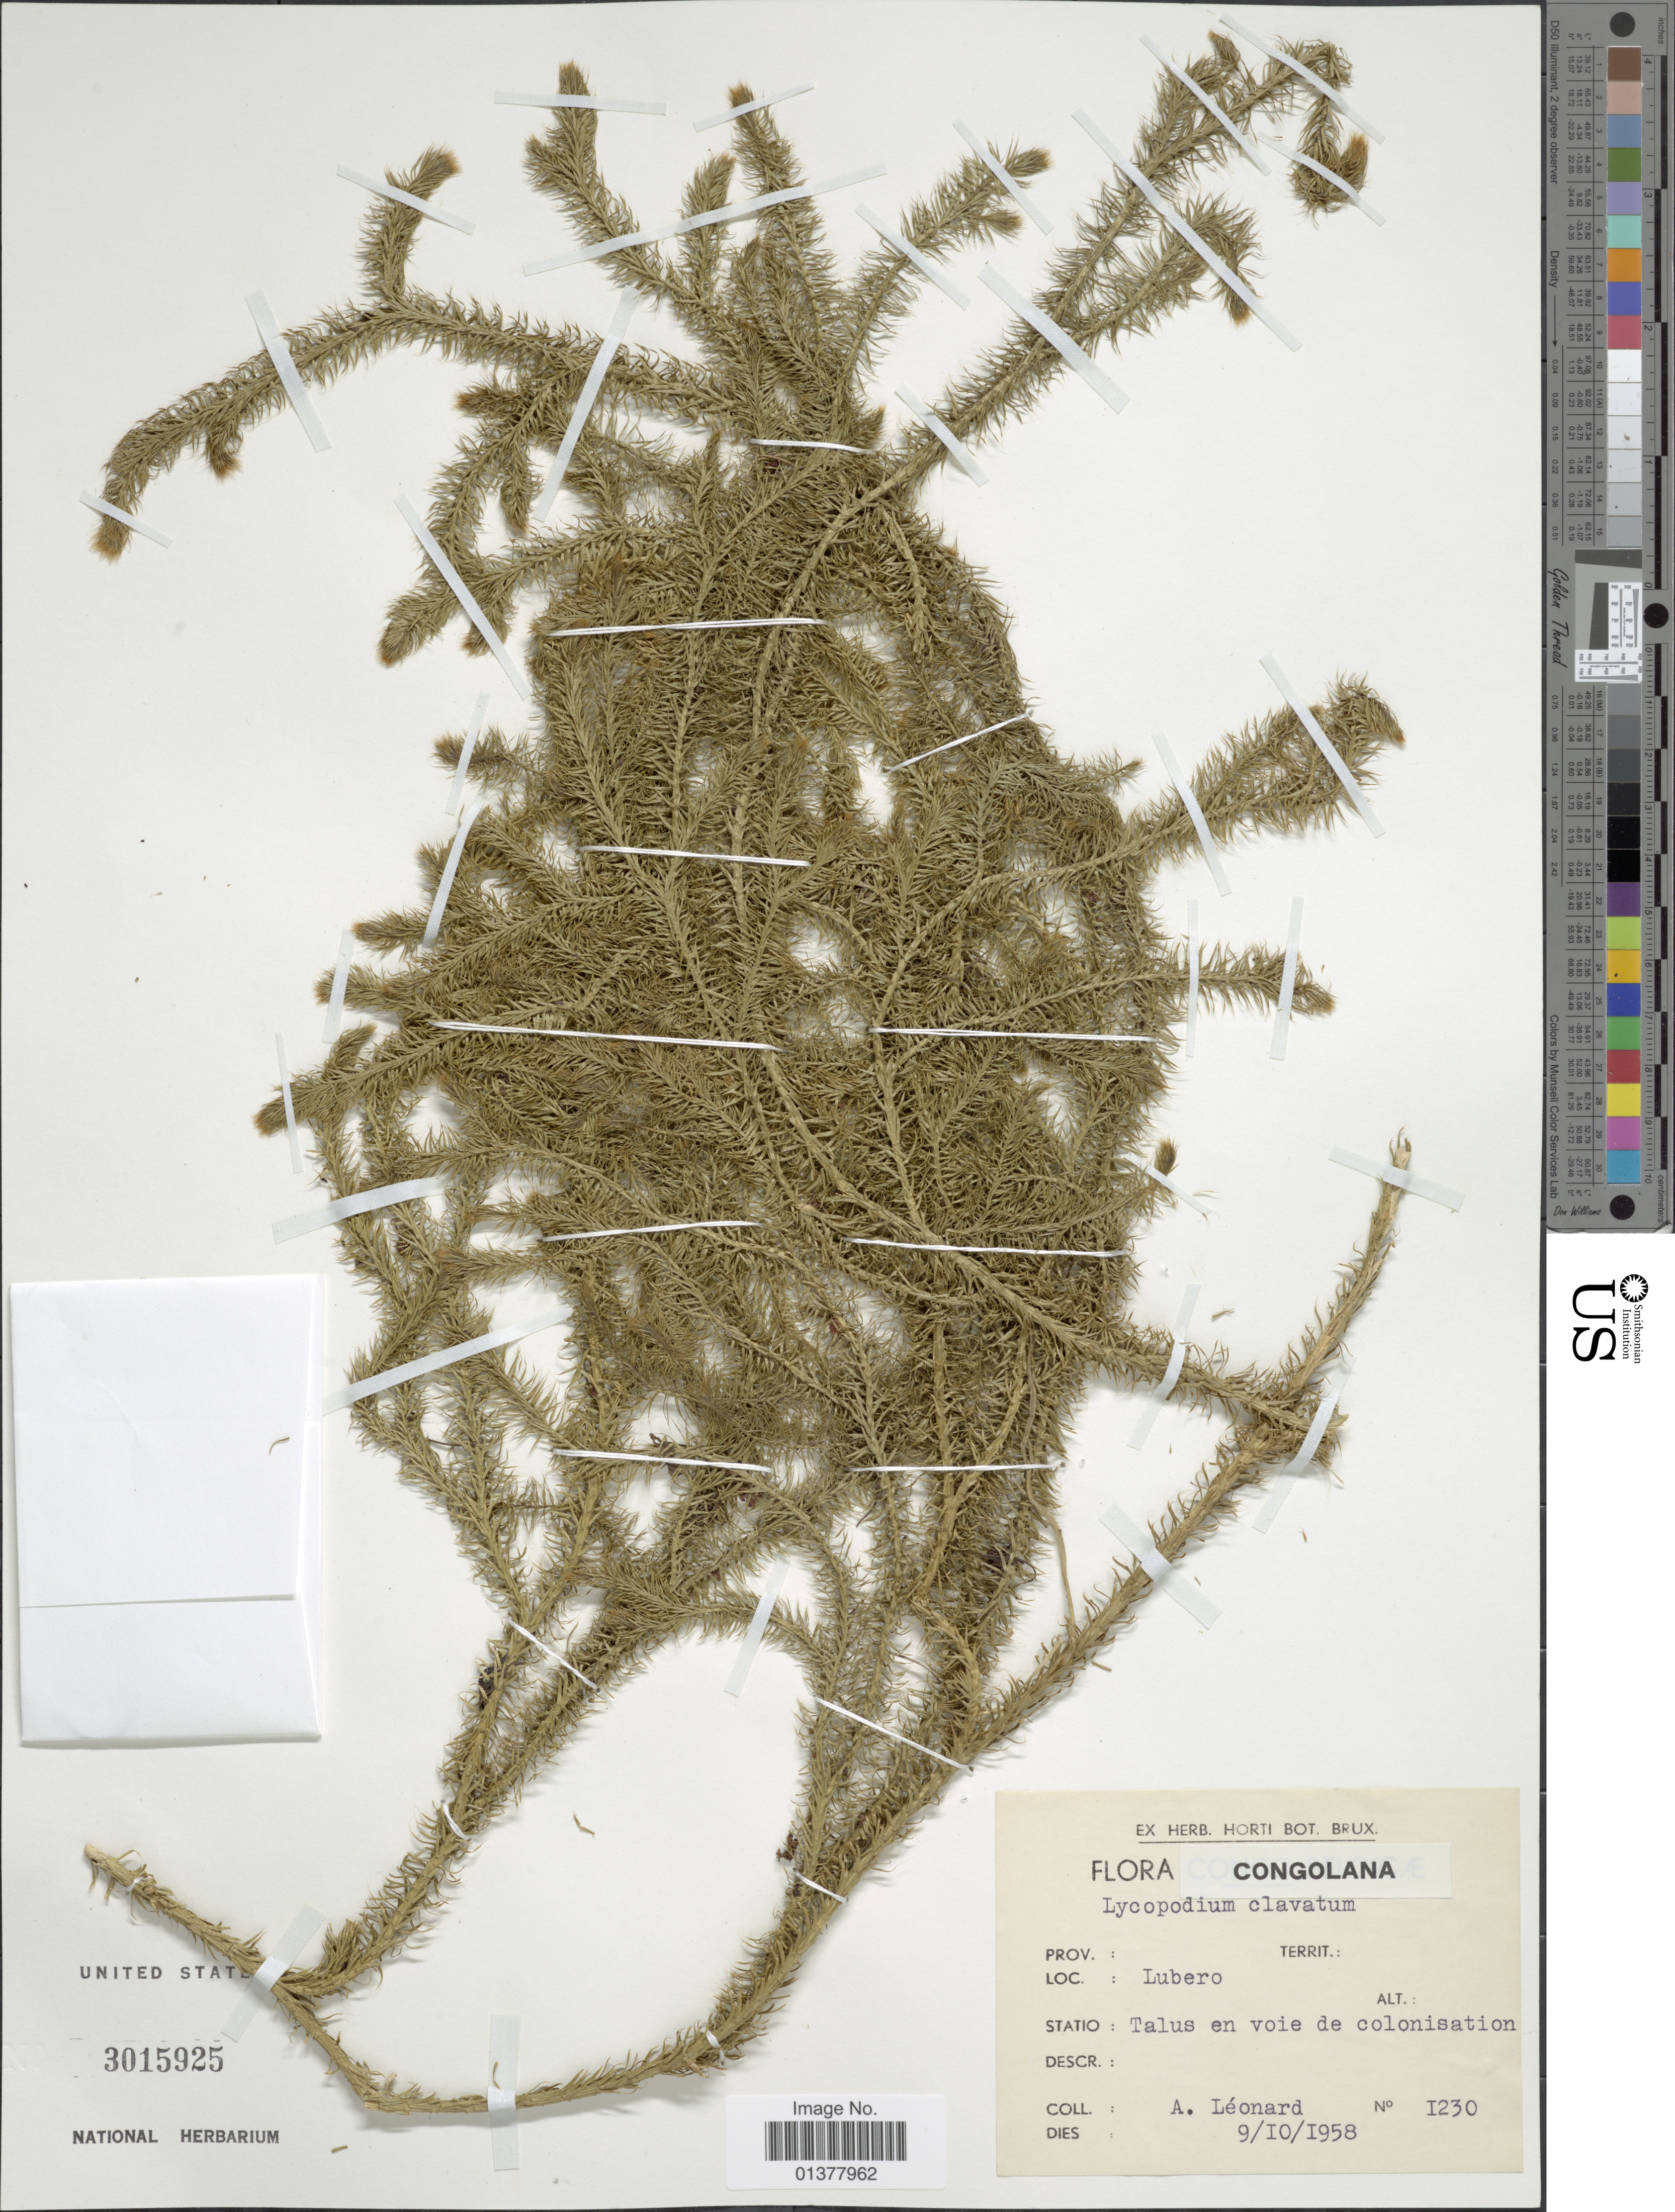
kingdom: Plantae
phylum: Tracheophyta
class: Lycopodiopsida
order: Lycopodiales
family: Lycopodiaceae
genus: Lycopodium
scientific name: Lycopodium clavatum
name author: L.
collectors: A. Leonard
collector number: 1230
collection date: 1958-10-09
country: Congo, Democratic Republic of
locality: Lubero, talus en voie de colonisation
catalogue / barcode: US 3015925